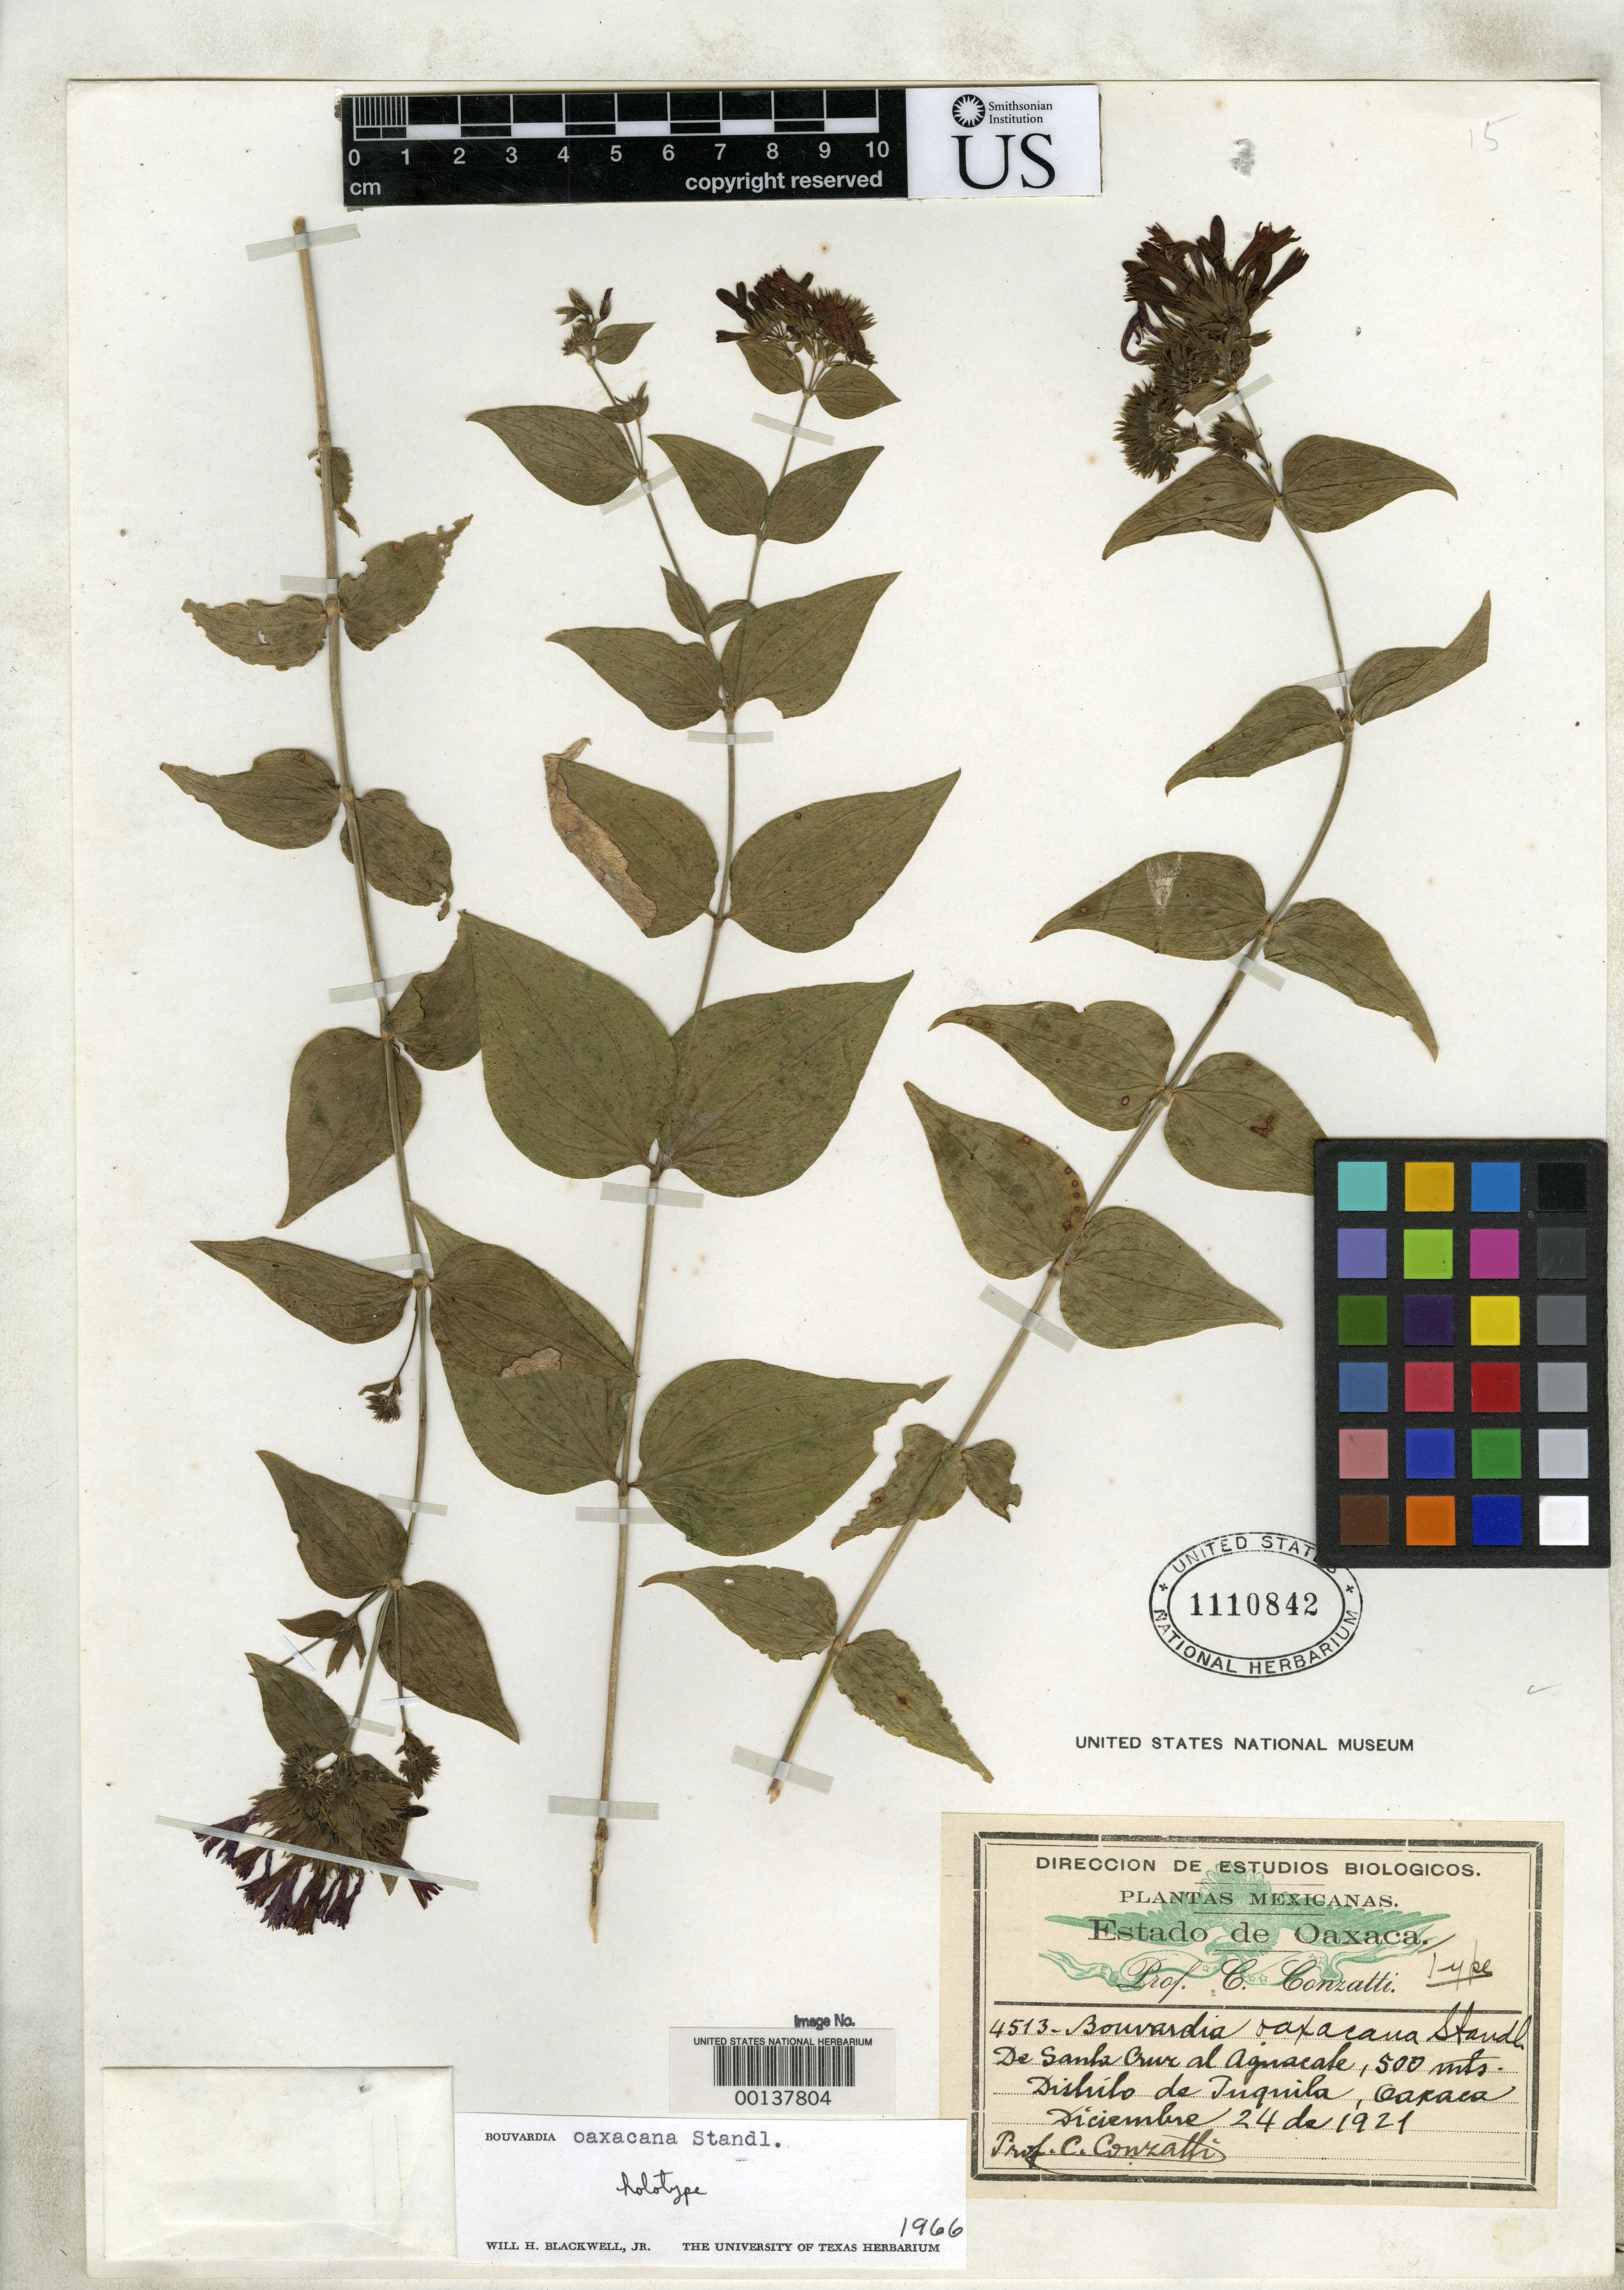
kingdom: Plantae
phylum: Tracheophyta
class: Magnoliopsida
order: Gentianales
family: Rubiaceae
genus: Bouvardia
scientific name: Bouvardia oaxacana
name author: Standl.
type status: Holotype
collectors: C. Conzatti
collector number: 4513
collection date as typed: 24 Dec 1921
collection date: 1921-12-24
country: Mexico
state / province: Oaxaca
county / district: Juquila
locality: Between Santa Cruz and El Aguacate.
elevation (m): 500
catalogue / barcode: US 1110842